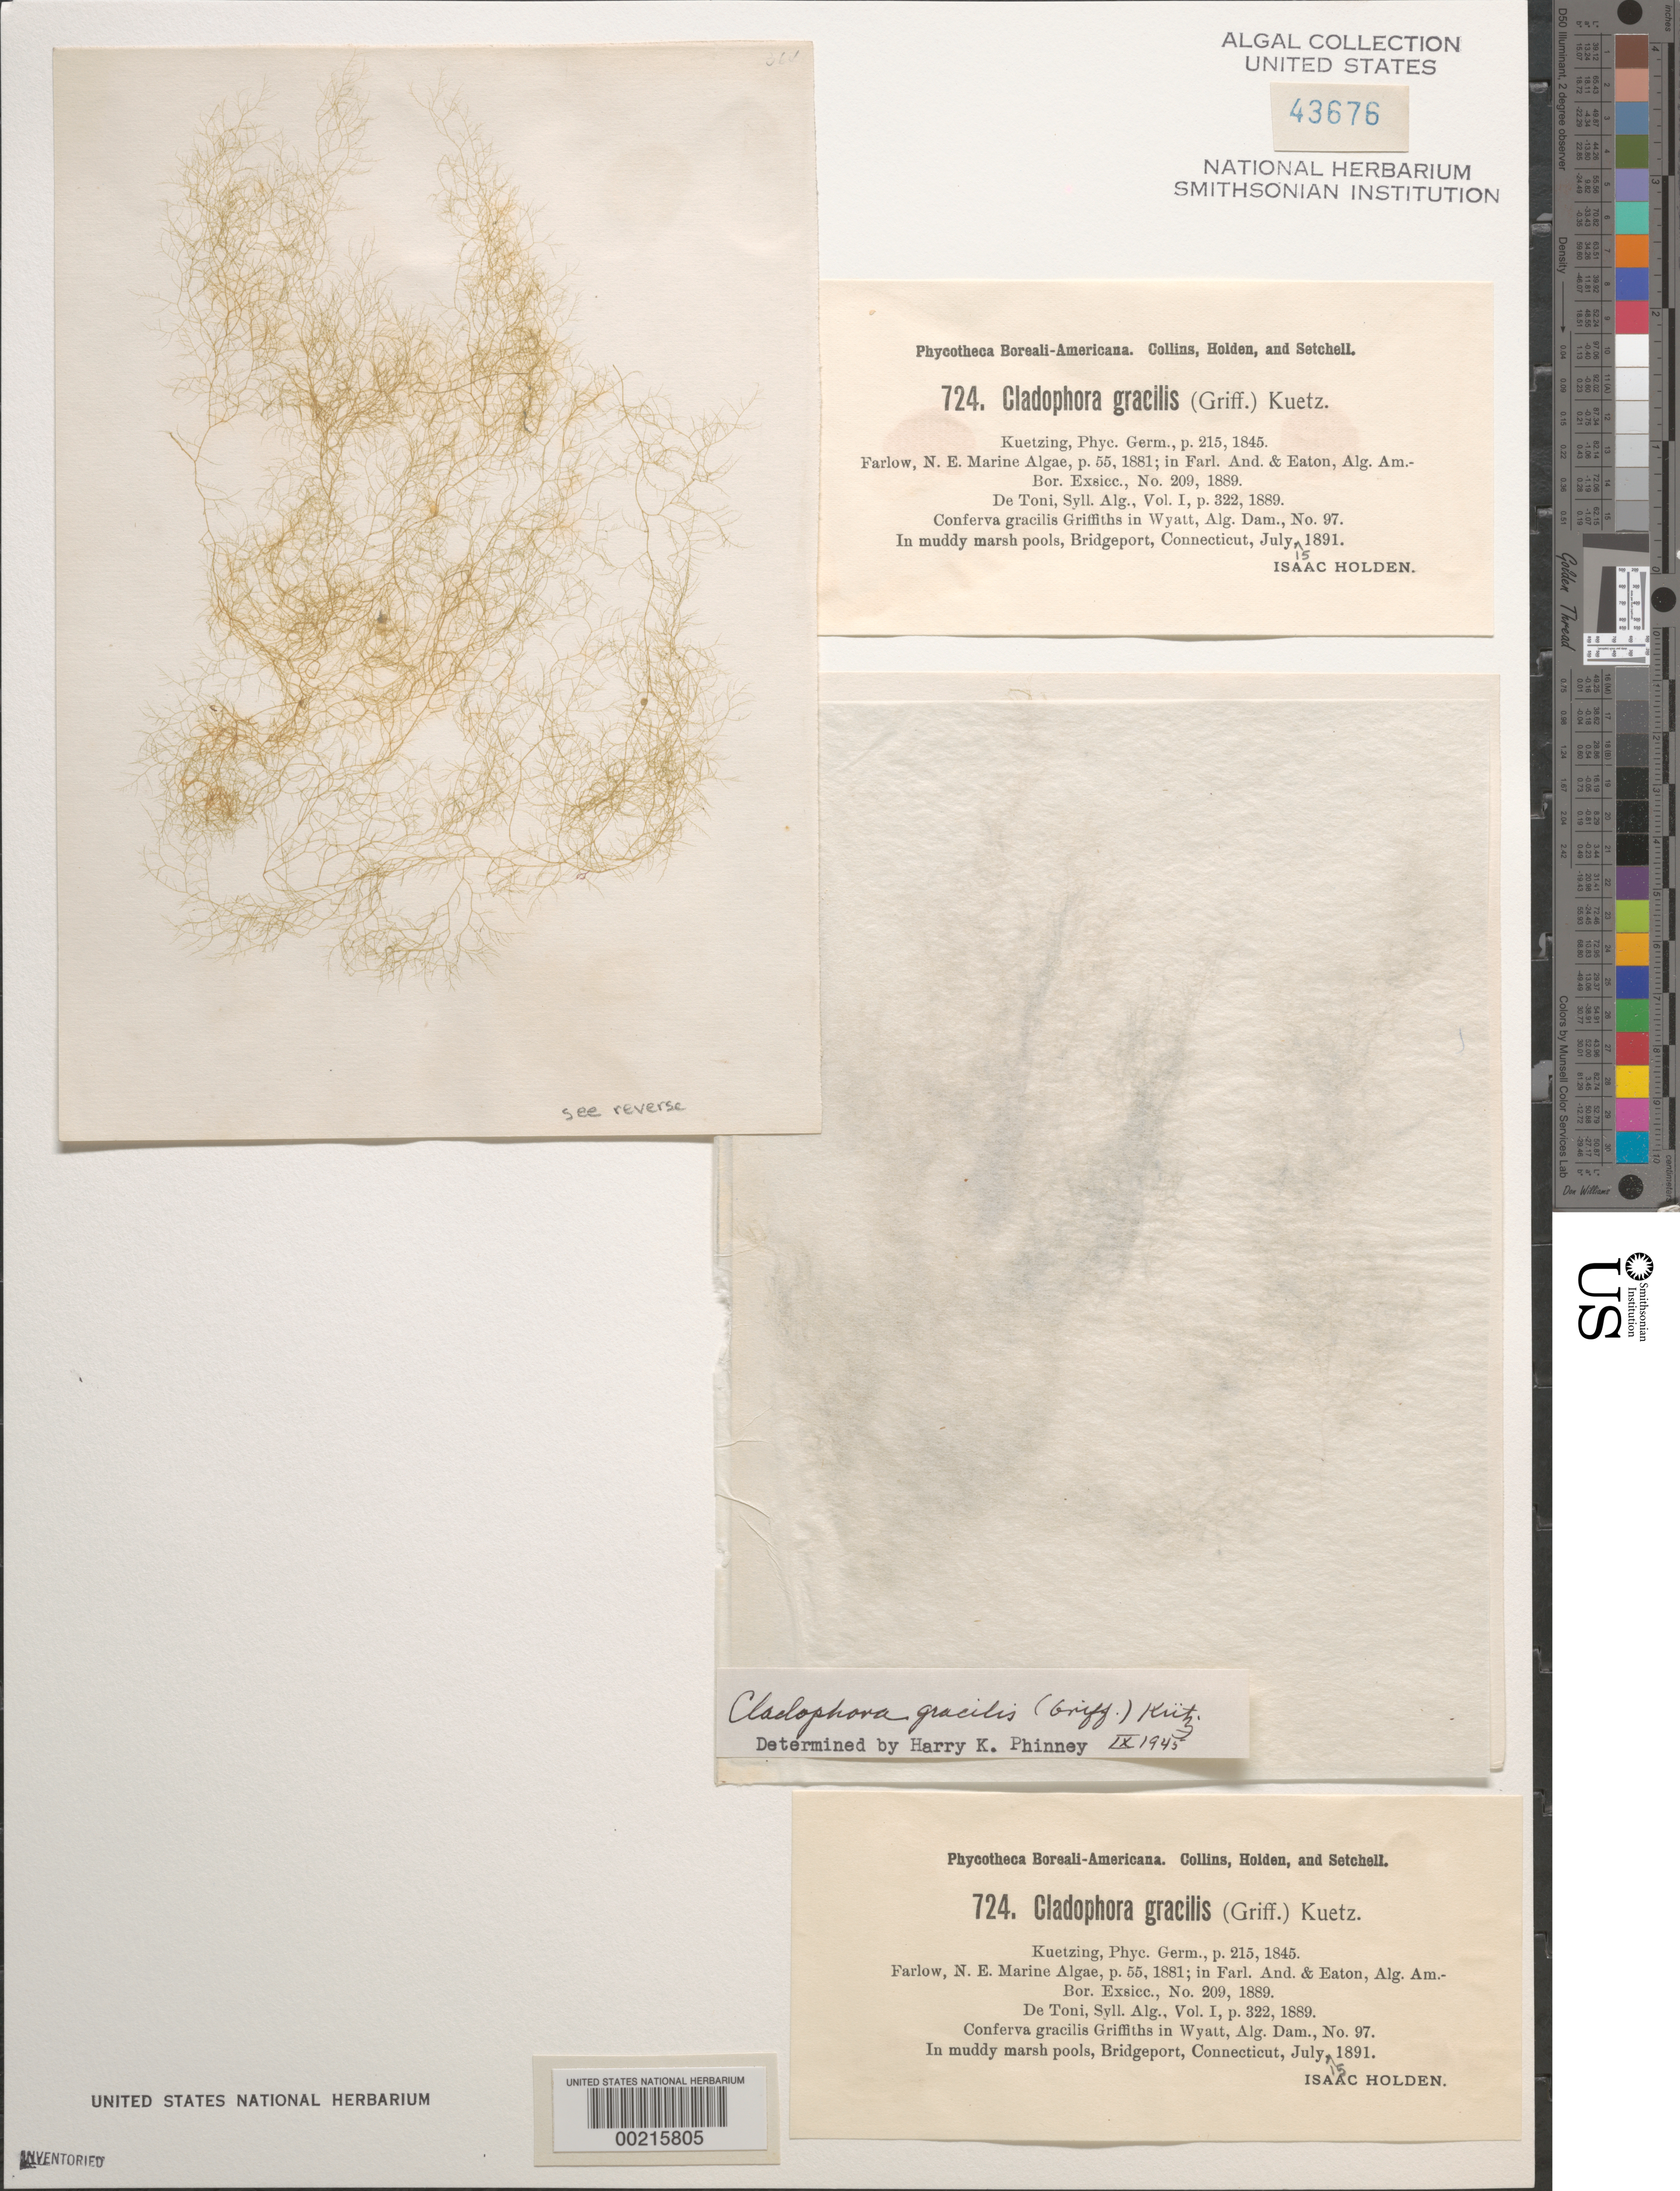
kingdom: Plantae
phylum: Chlorophyta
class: Ulvophyceae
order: Cladophorales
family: Cladophoraceae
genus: Cladophora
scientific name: Cladophora gracilis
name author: (Griff.) Kütz.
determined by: Phinney, H. K.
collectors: I. Holden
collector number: PB-A 724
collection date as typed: Jul 1891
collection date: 1891-07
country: United States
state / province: Connecticut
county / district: Fairfield County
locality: Bridgeport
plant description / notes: Collins, Holden & Setchell, Phycotheca Boreali-Americana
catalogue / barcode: US 43676